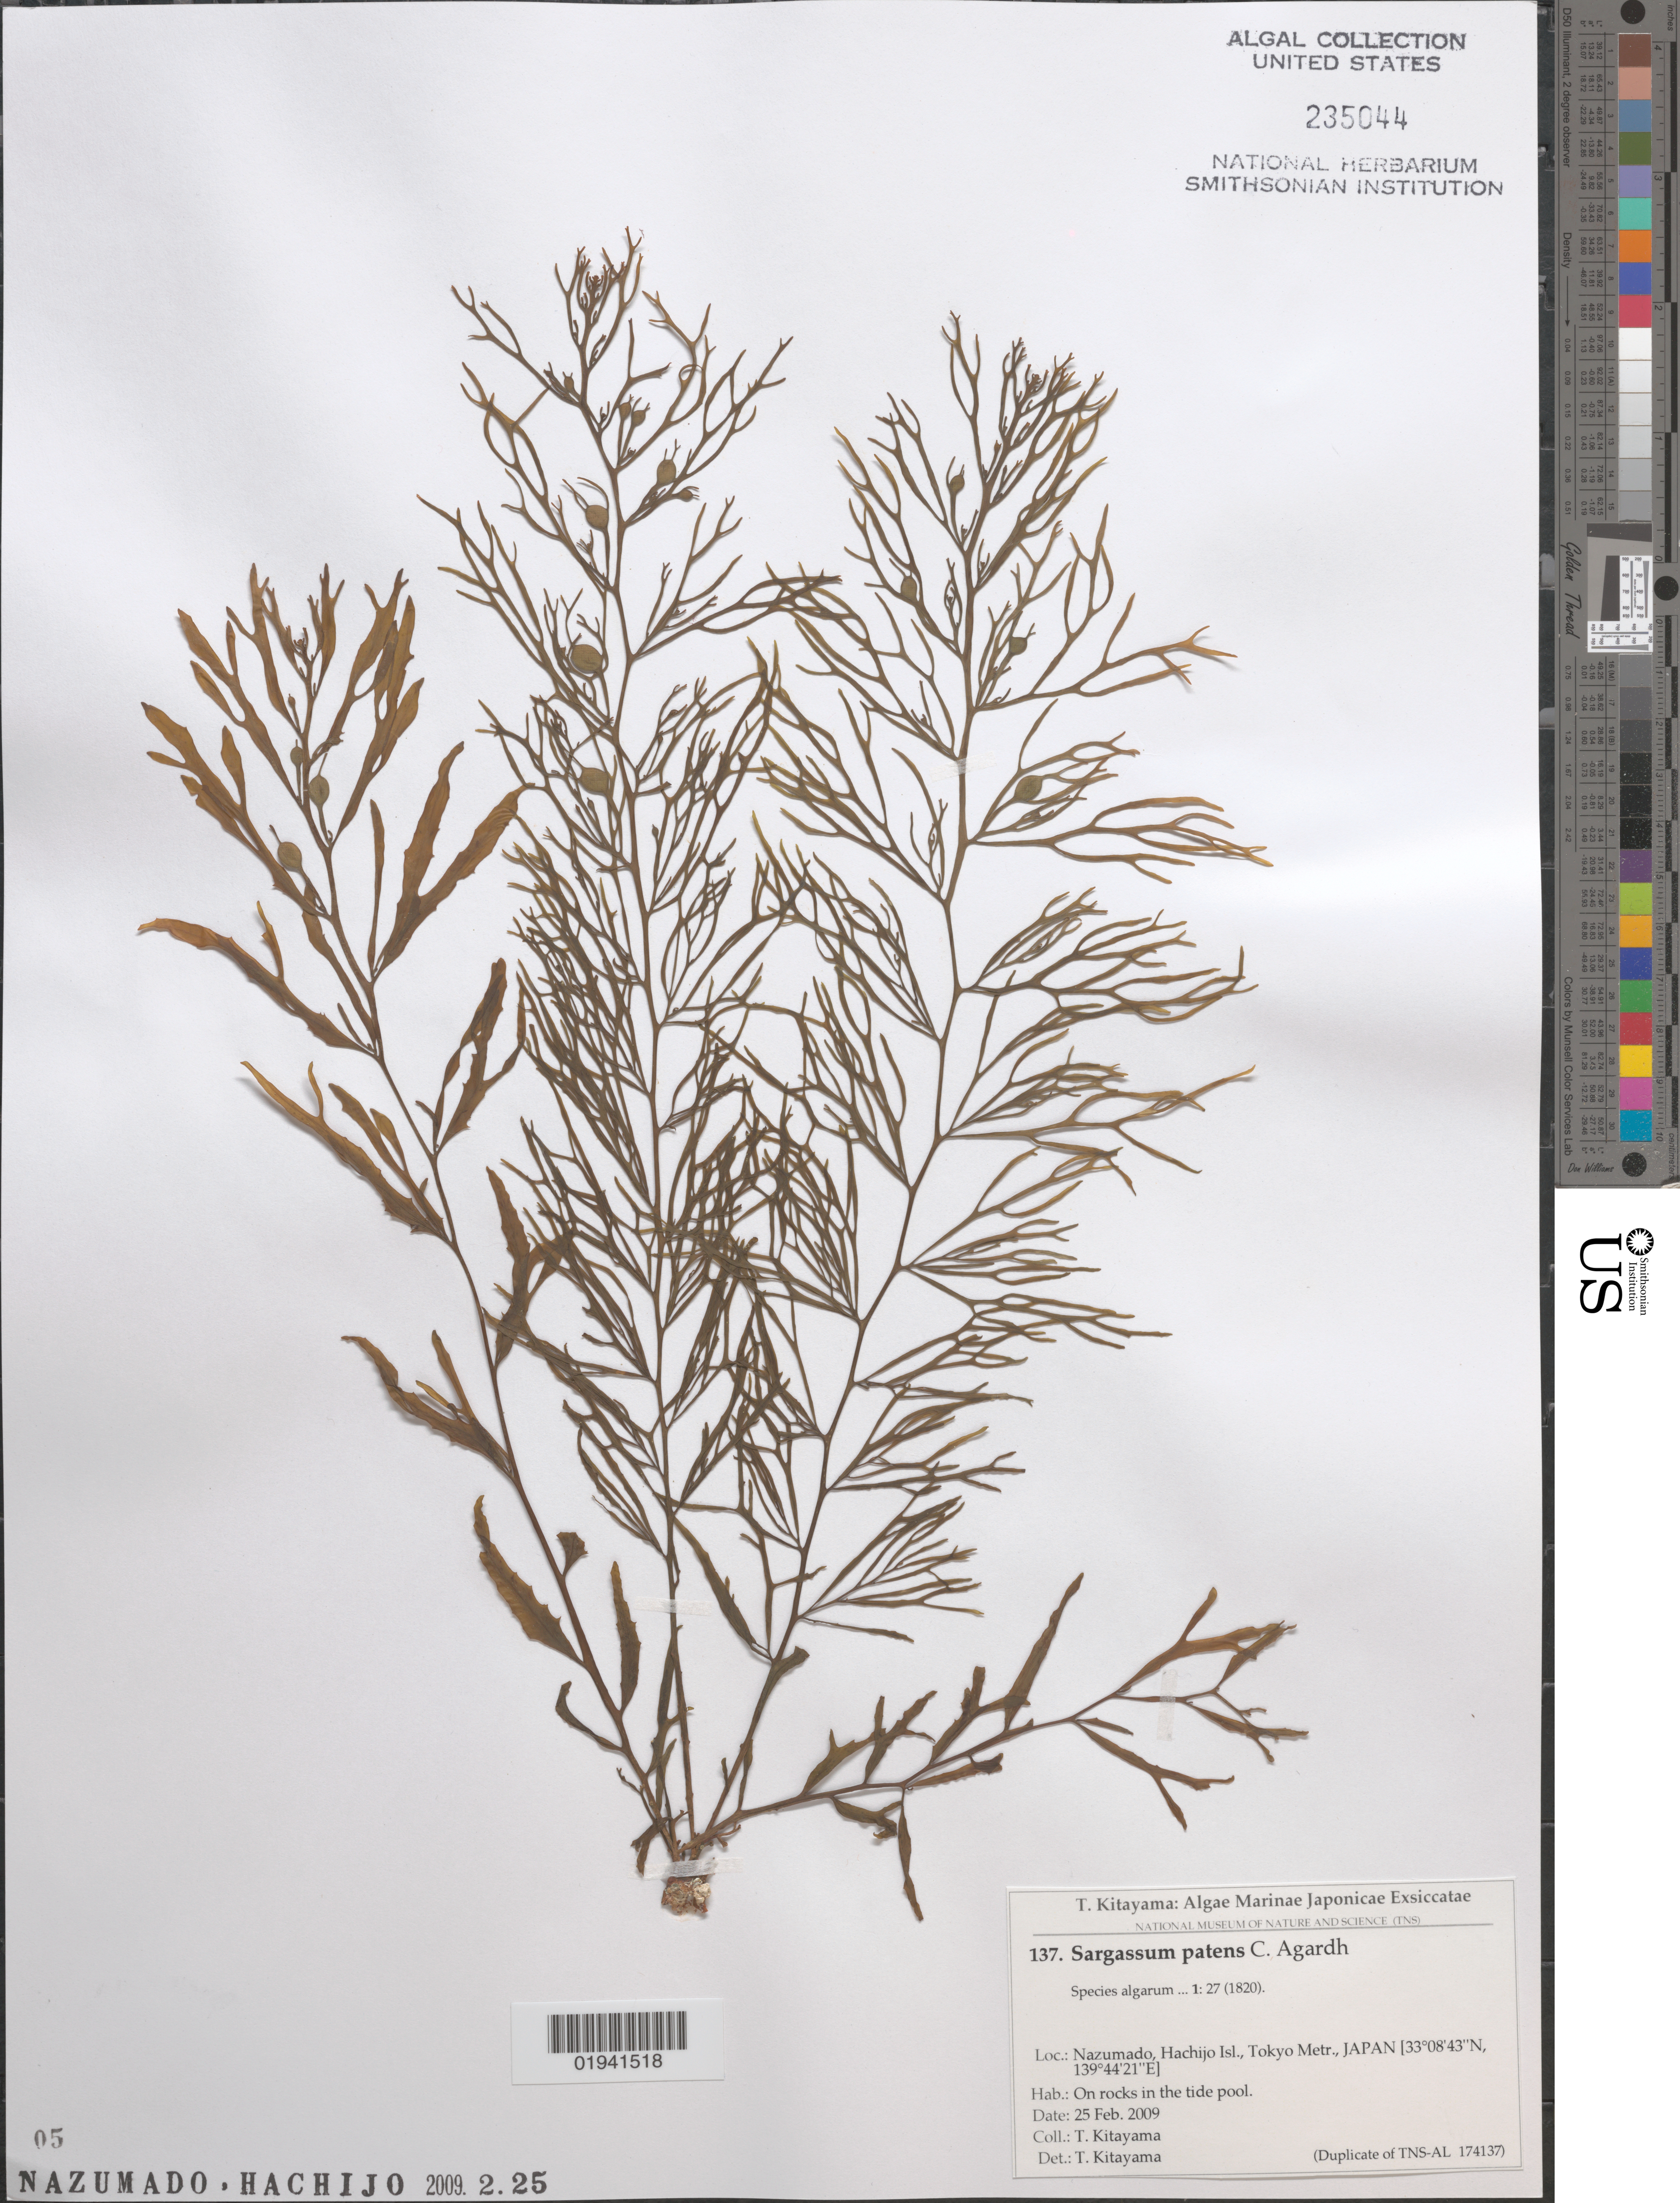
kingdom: Chromista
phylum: Ochrophyta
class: Phaeophyceae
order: Fucales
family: Sargassaceae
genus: Sargassum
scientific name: Sargassum patens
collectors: T. Kitayama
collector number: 137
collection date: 2009-02-25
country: Japan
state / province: Tokyo, Federal City of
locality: Nazumado, Hachijo Isl., Tokyo Metr.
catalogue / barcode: US 235044